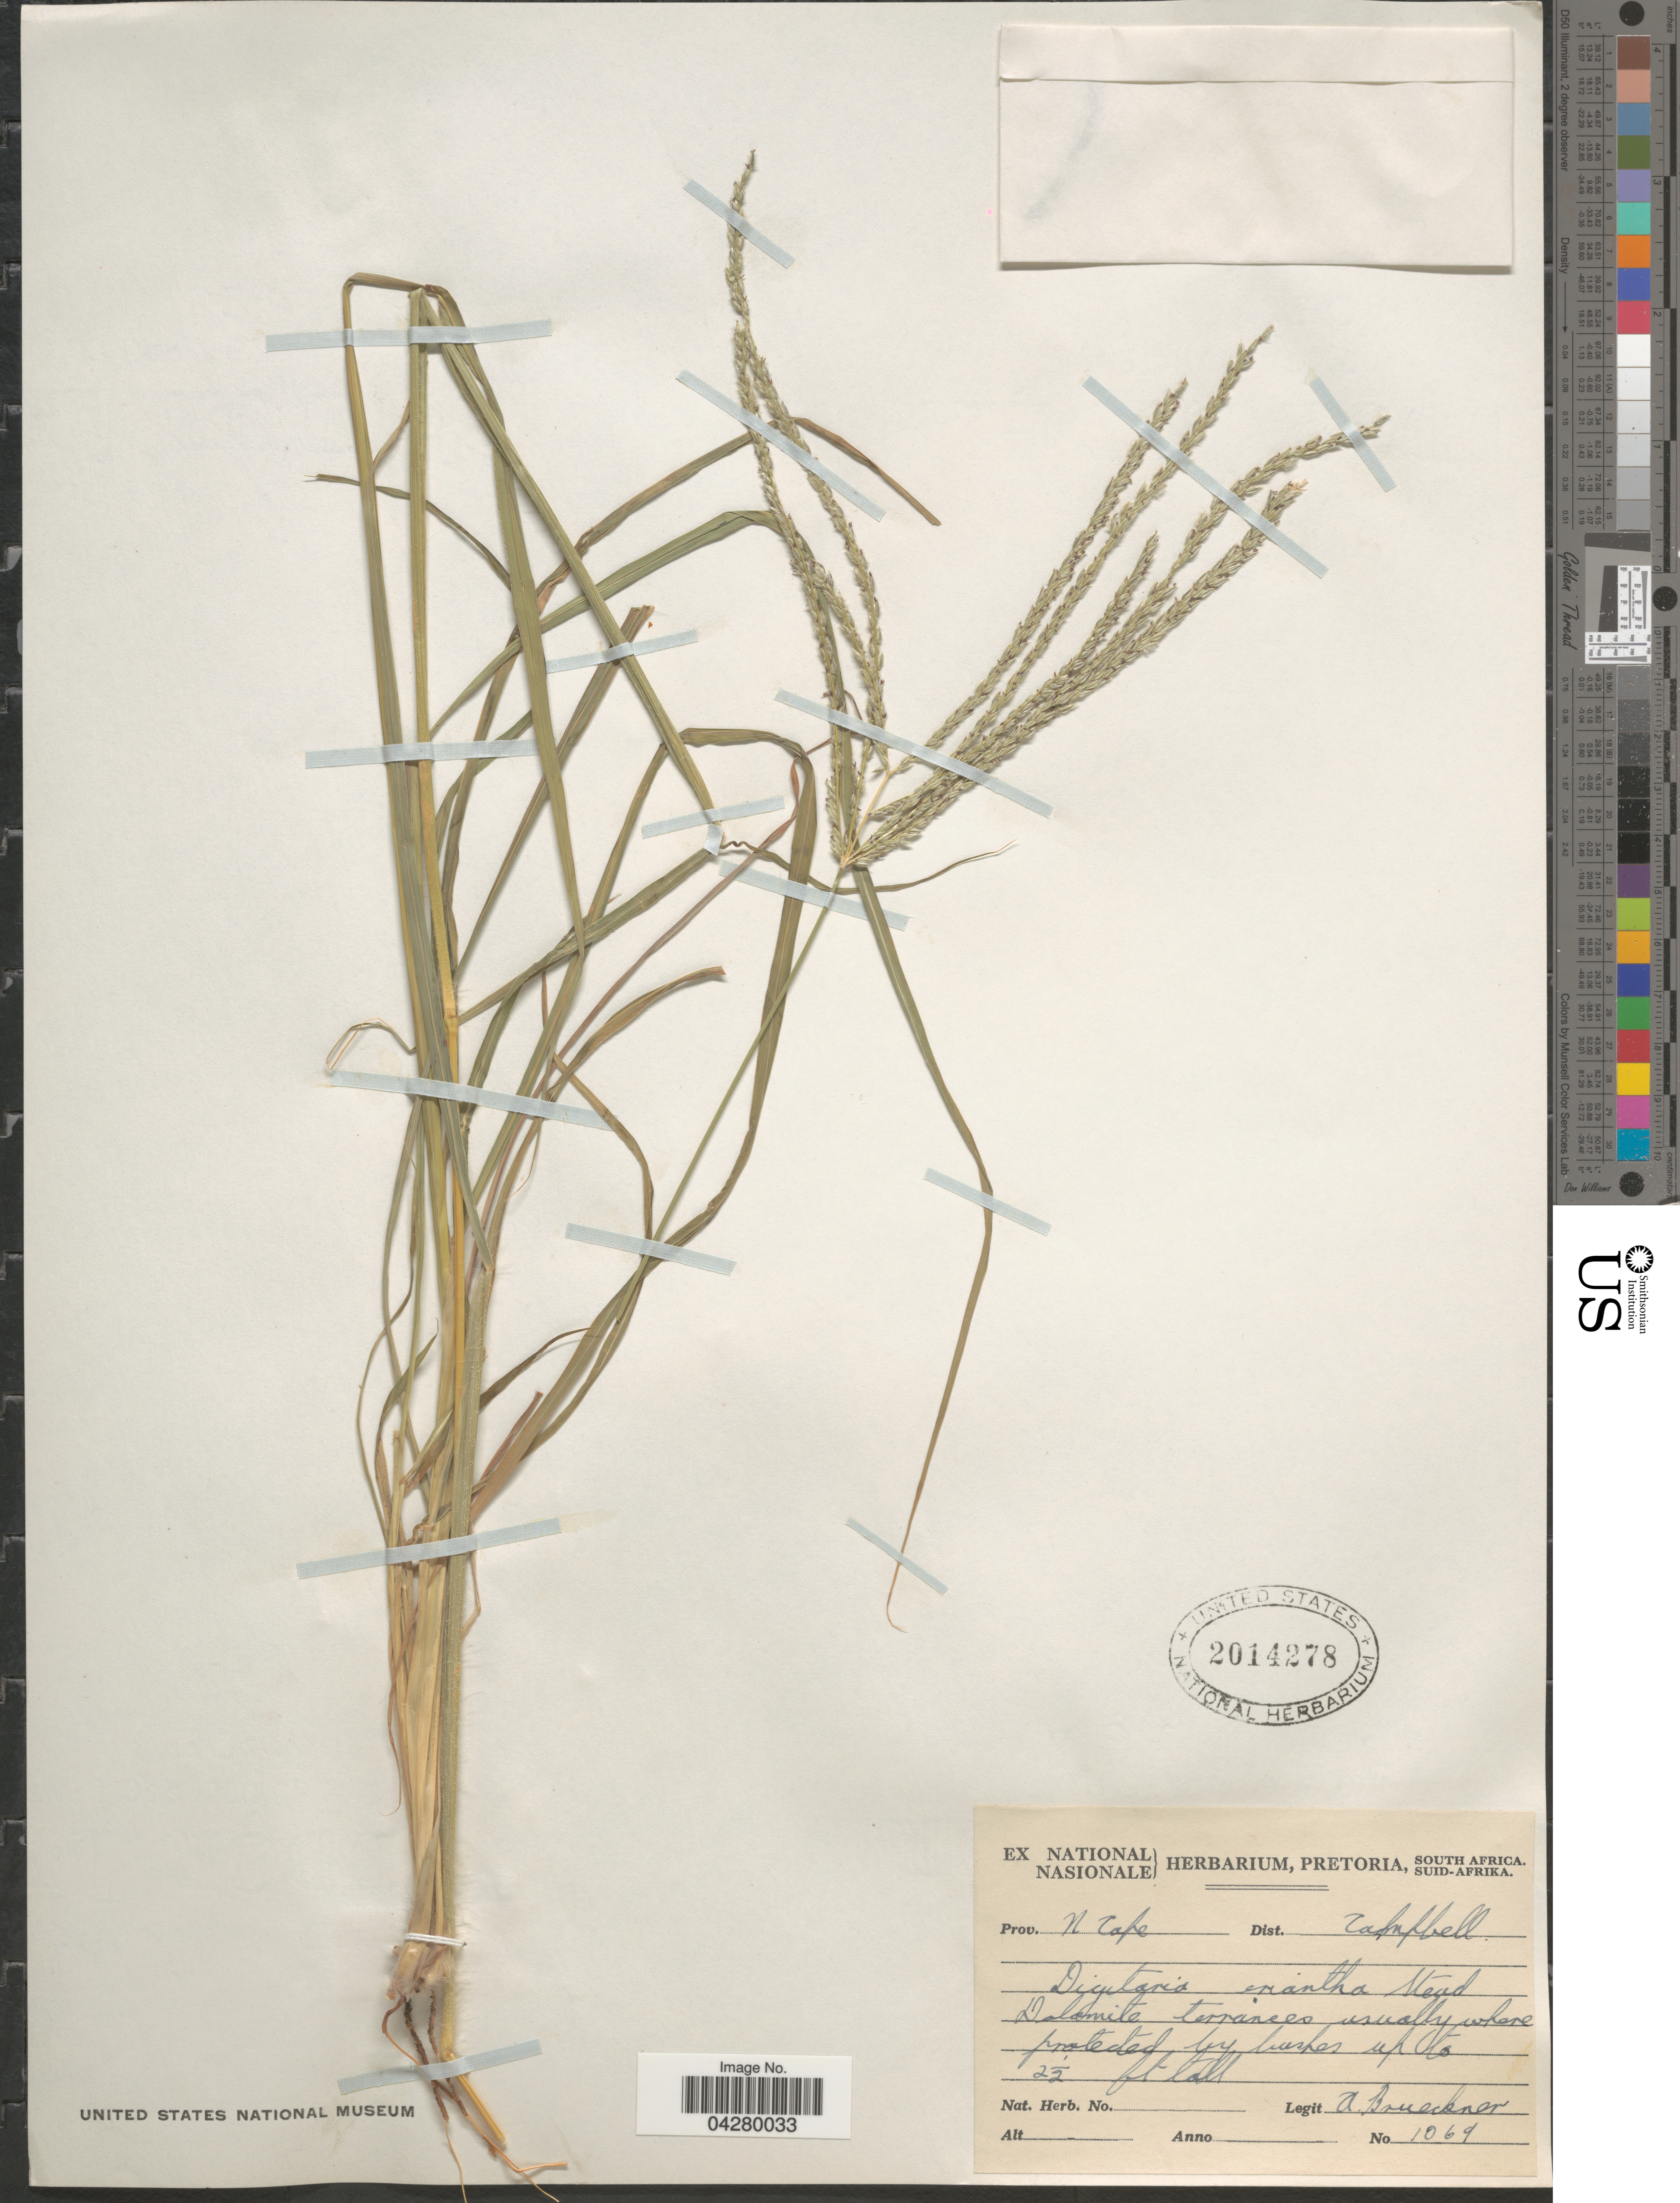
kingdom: Plantae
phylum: Tracheophyta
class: Liliopsida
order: Poales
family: Poaceae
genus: Digitaria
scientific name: Digitaria eriantha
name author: Steud.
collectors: A. Brueckner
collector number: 1069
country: South Africa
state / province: Northern Cape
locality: Prov. N Cape. Dist. Campbell.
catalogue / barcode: US 2014278